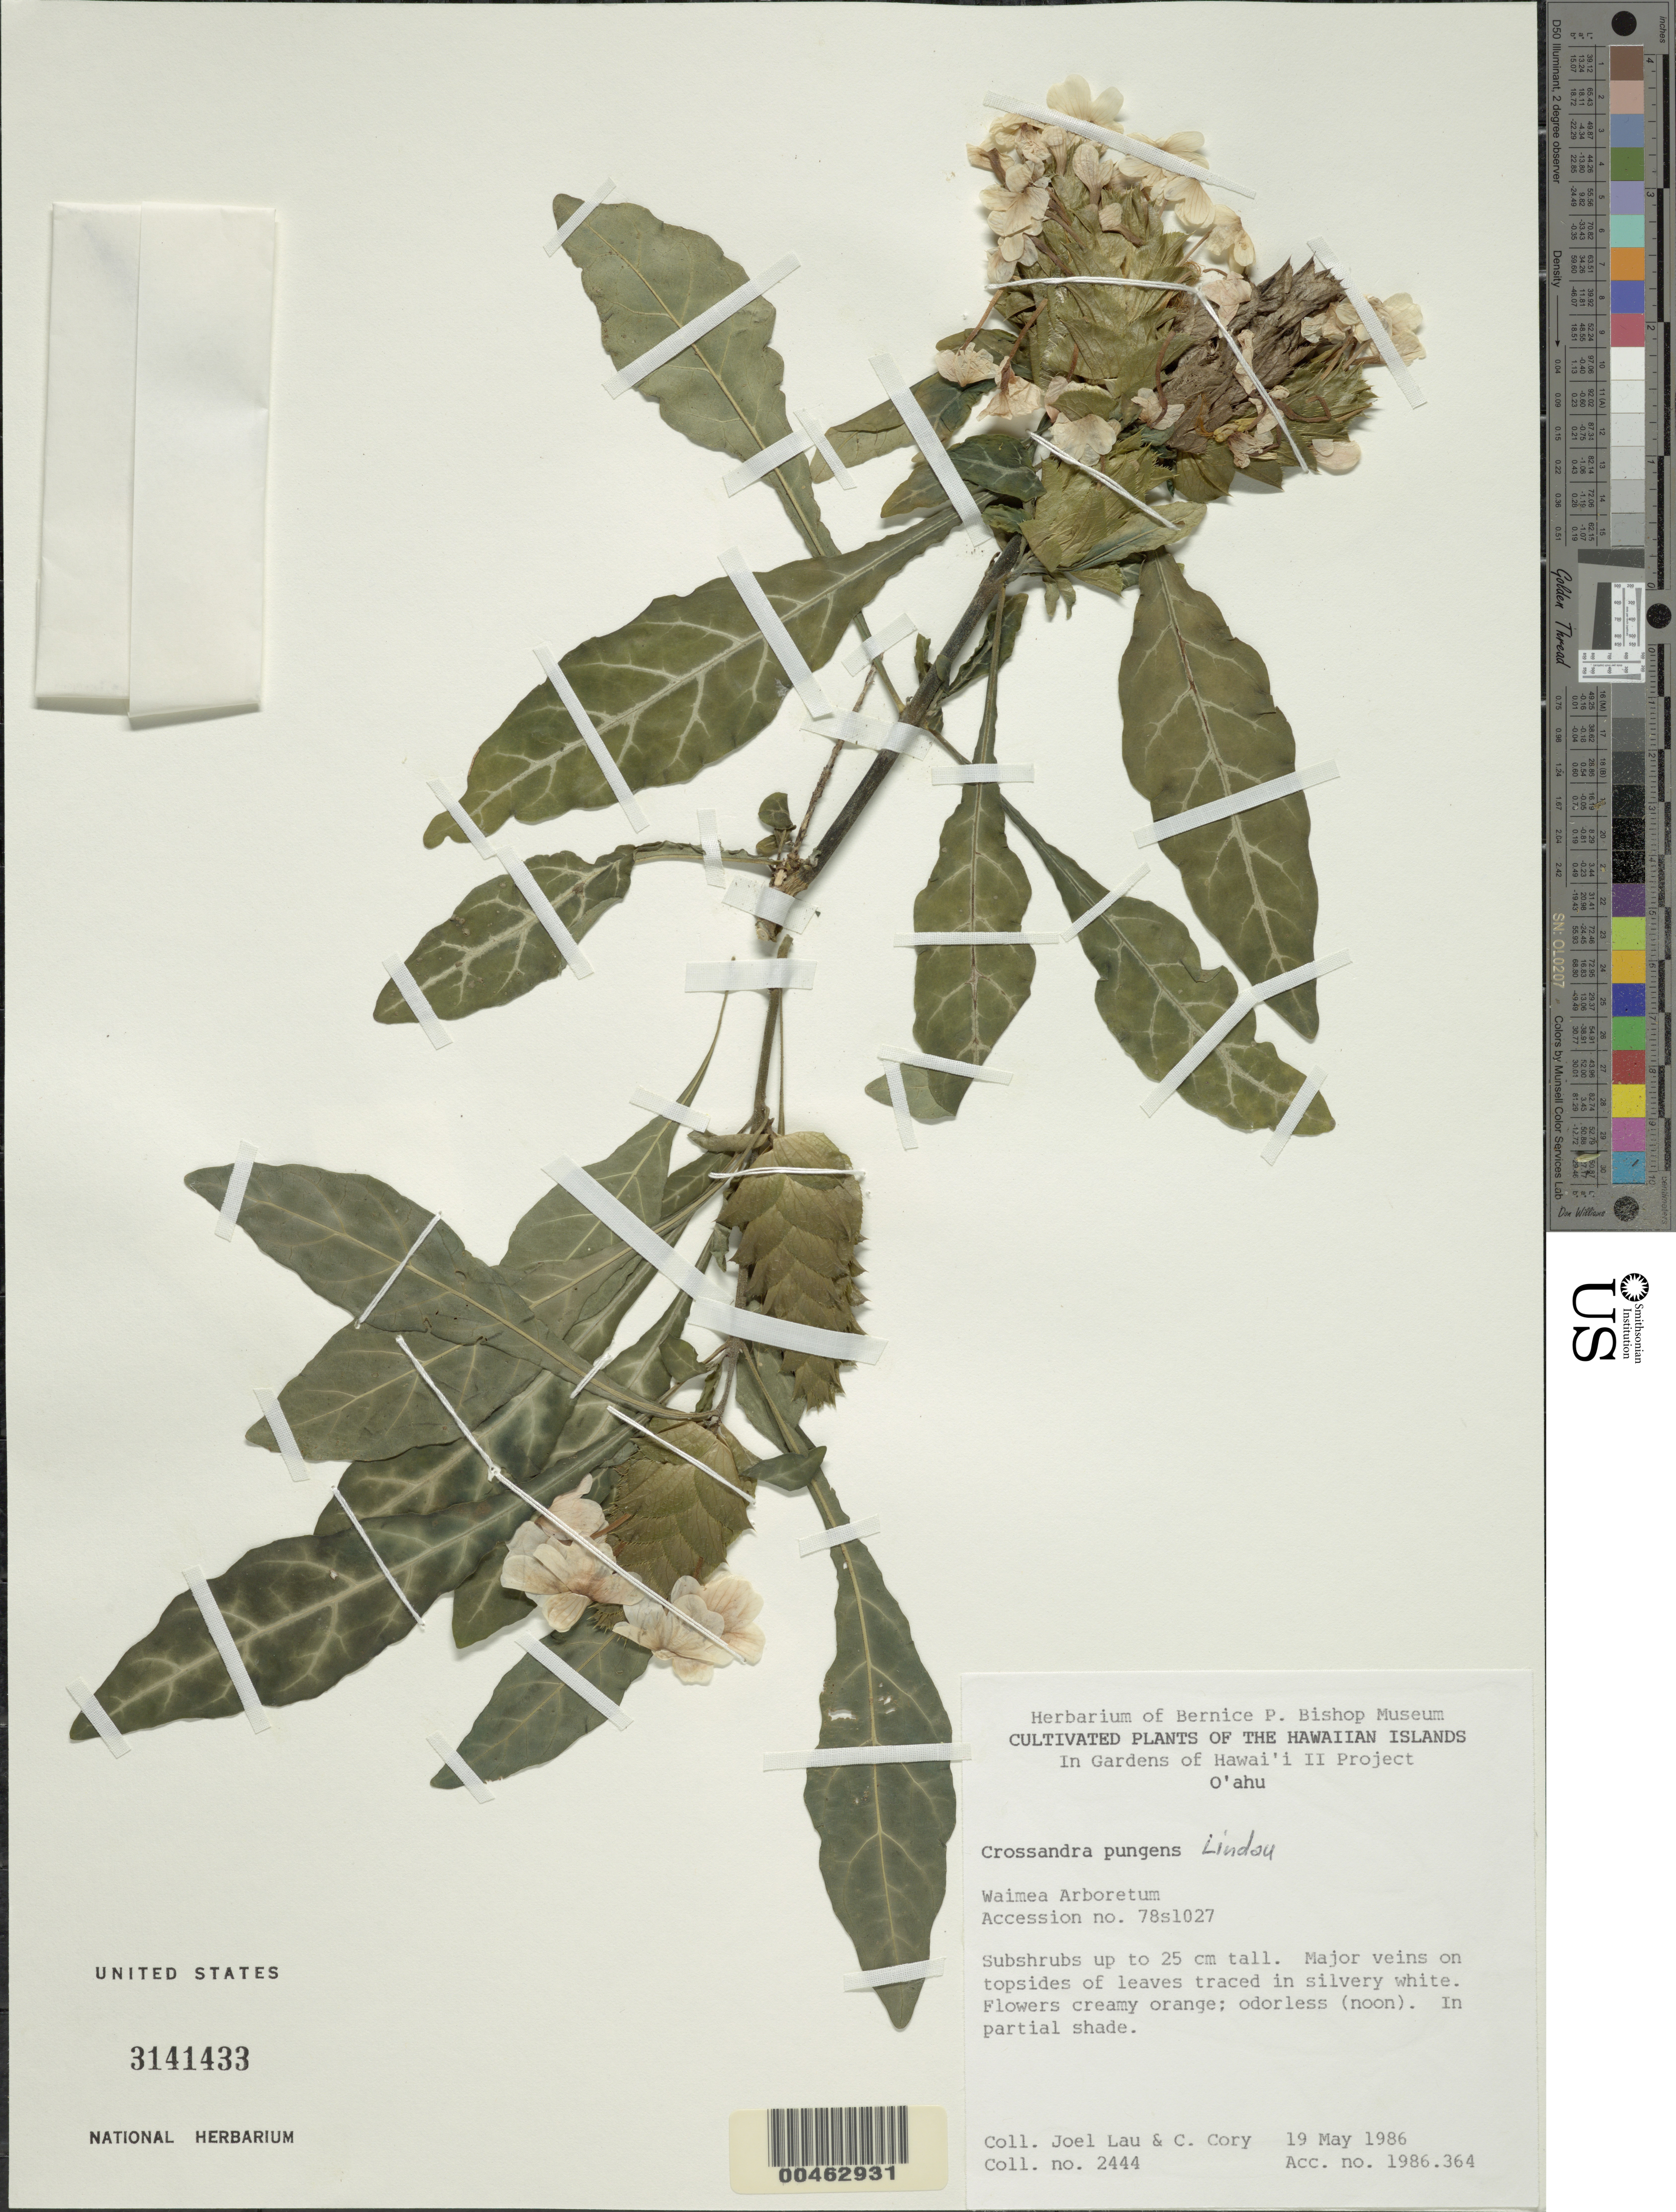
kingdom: Plantae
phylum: Tracheophyta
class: Magnoliopsida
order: Lamiales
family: Acanthaceae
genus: Crossandra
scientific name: Crossandra pungens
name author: Lindau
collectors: J. Lau & C. Cory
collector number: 2444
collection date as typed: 19 May 1986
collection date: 1986-05-19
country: United States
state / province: Hawaii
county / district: Kauai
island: Kaua'i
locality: Waimea Arboretum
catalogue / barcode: US 3141433